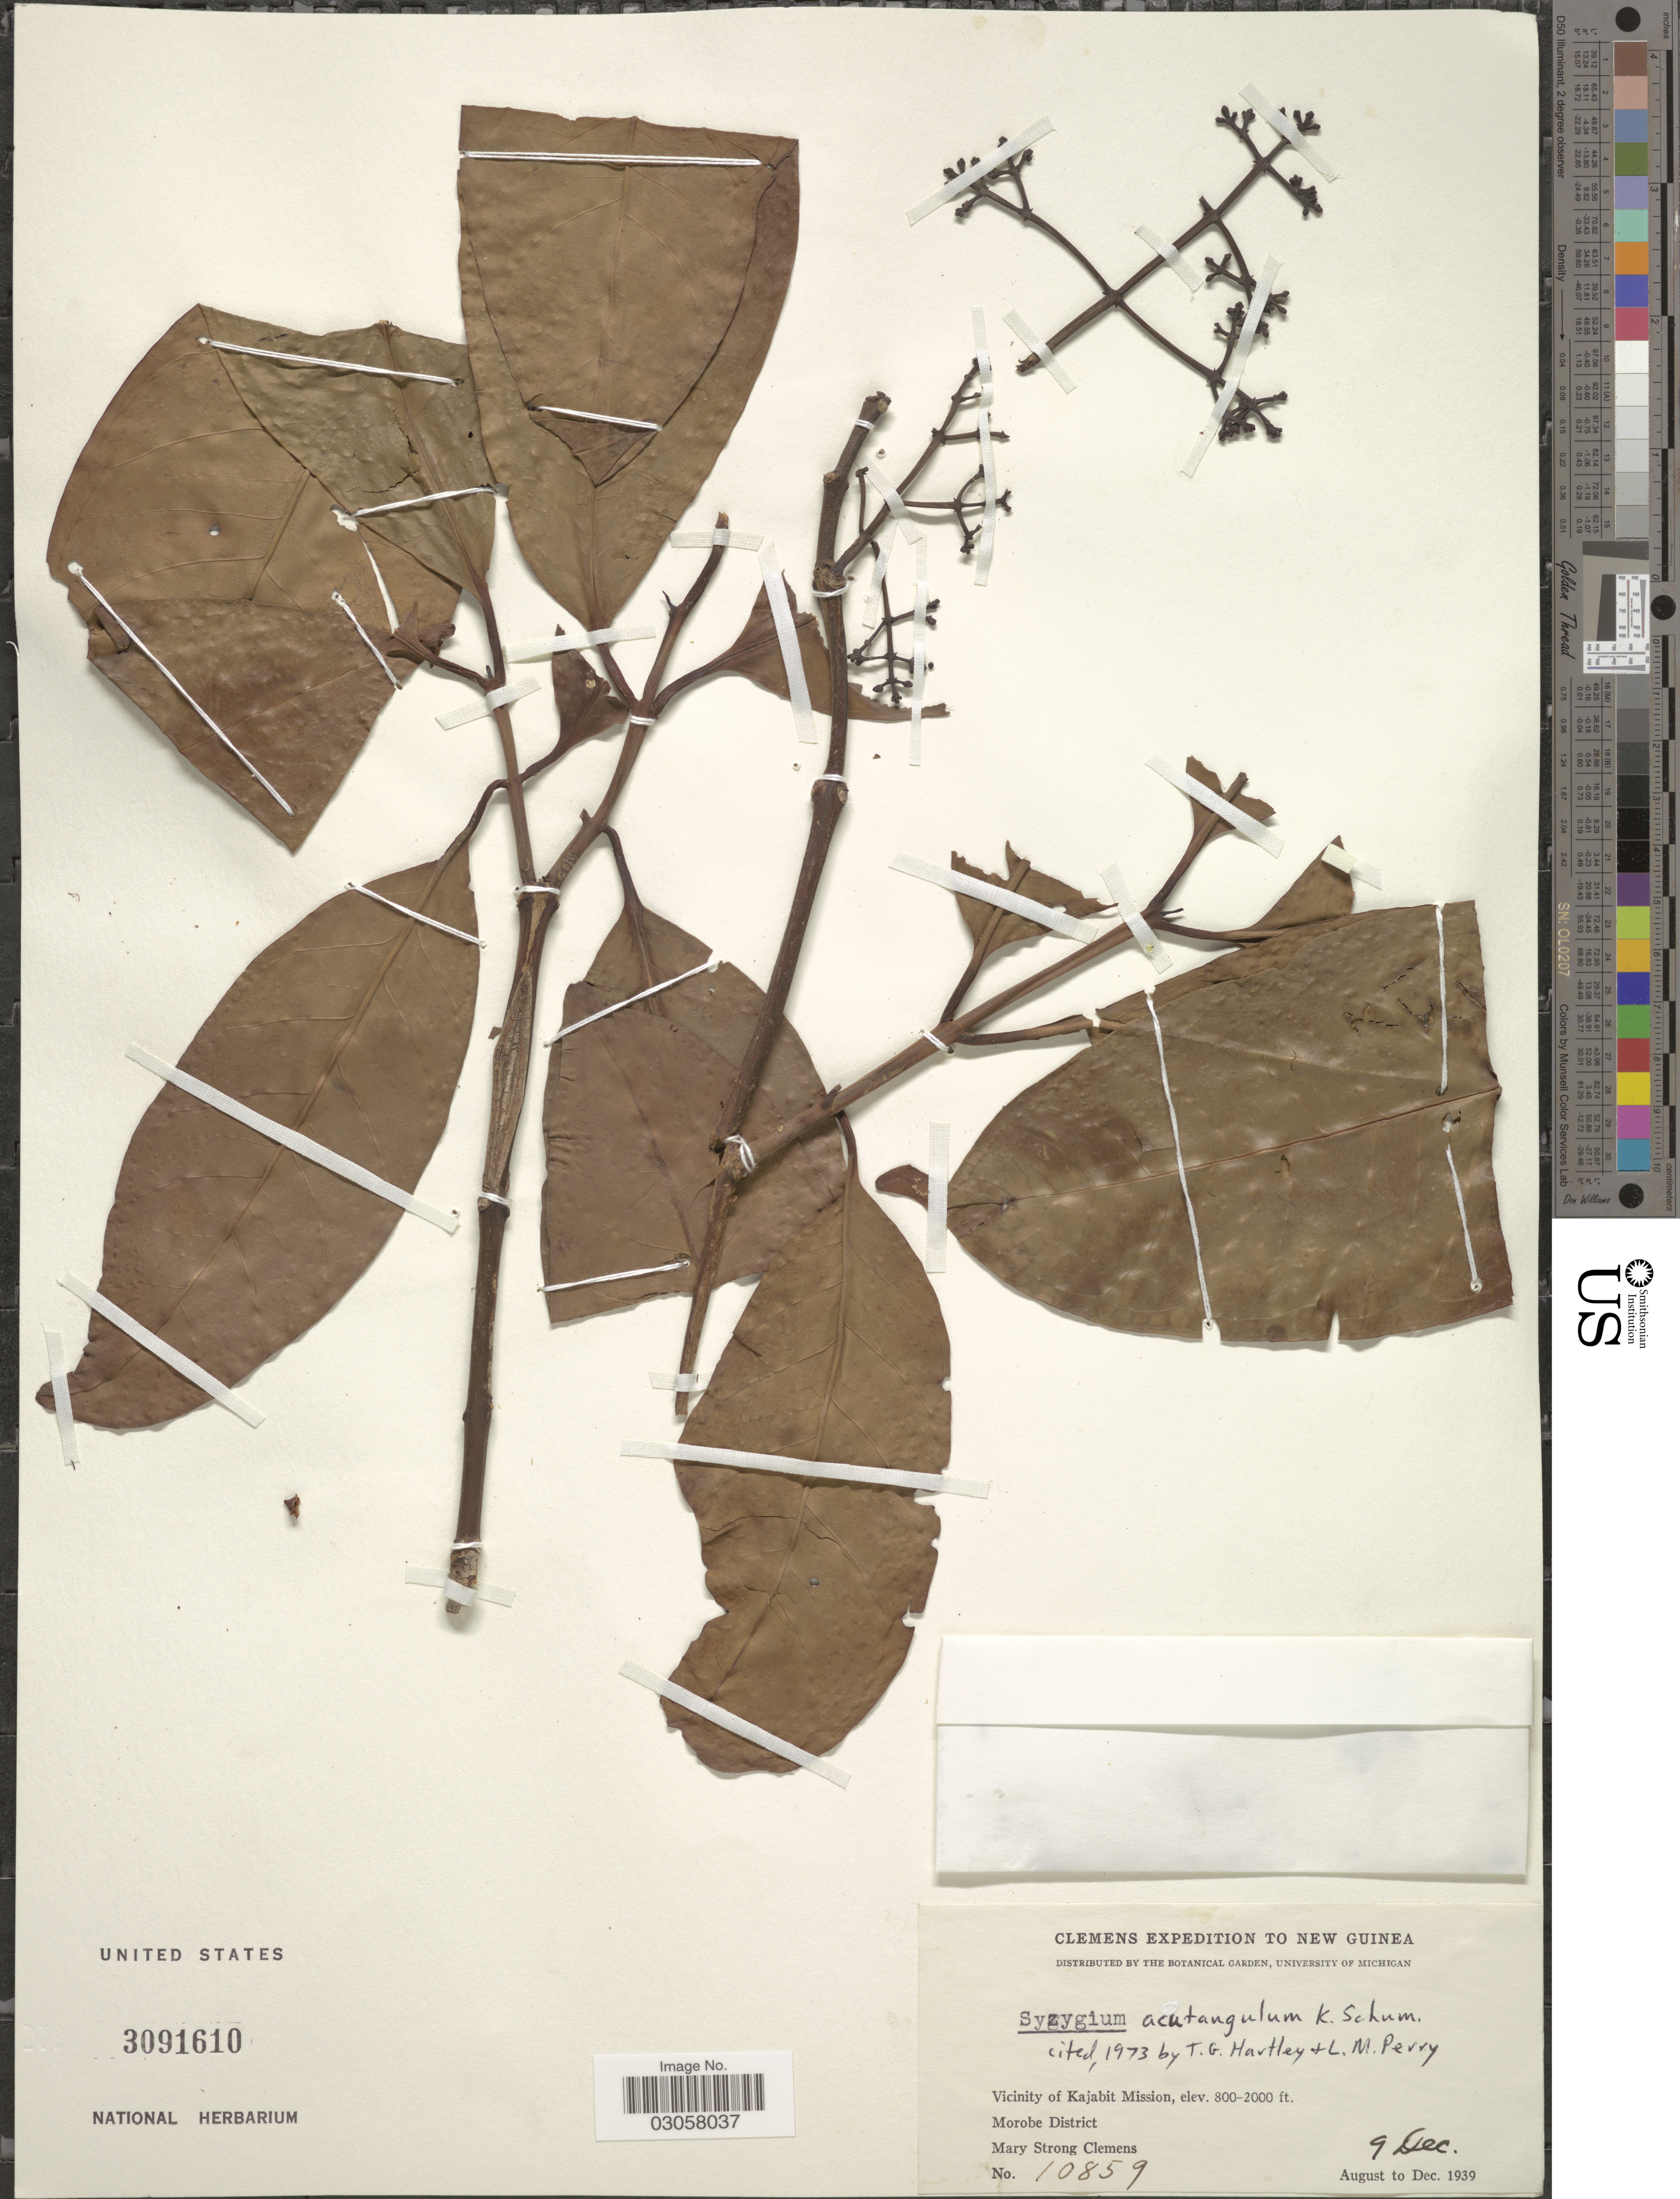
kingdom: Plantae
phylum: Tracheophyta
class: Magnoliopsida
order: Myrtales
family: Myrtaceae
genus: Syzygium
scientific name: Syzygium acutangulum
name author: (K. Schum.) Nied.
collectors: M. S. Clemens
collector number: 10859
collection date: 1939-12-09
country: Papua New Guinea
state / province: Morobe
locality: New Guinea. Vicinity of Kajabit Mission. Morobe District.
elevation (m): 244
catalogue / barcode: US 3091610